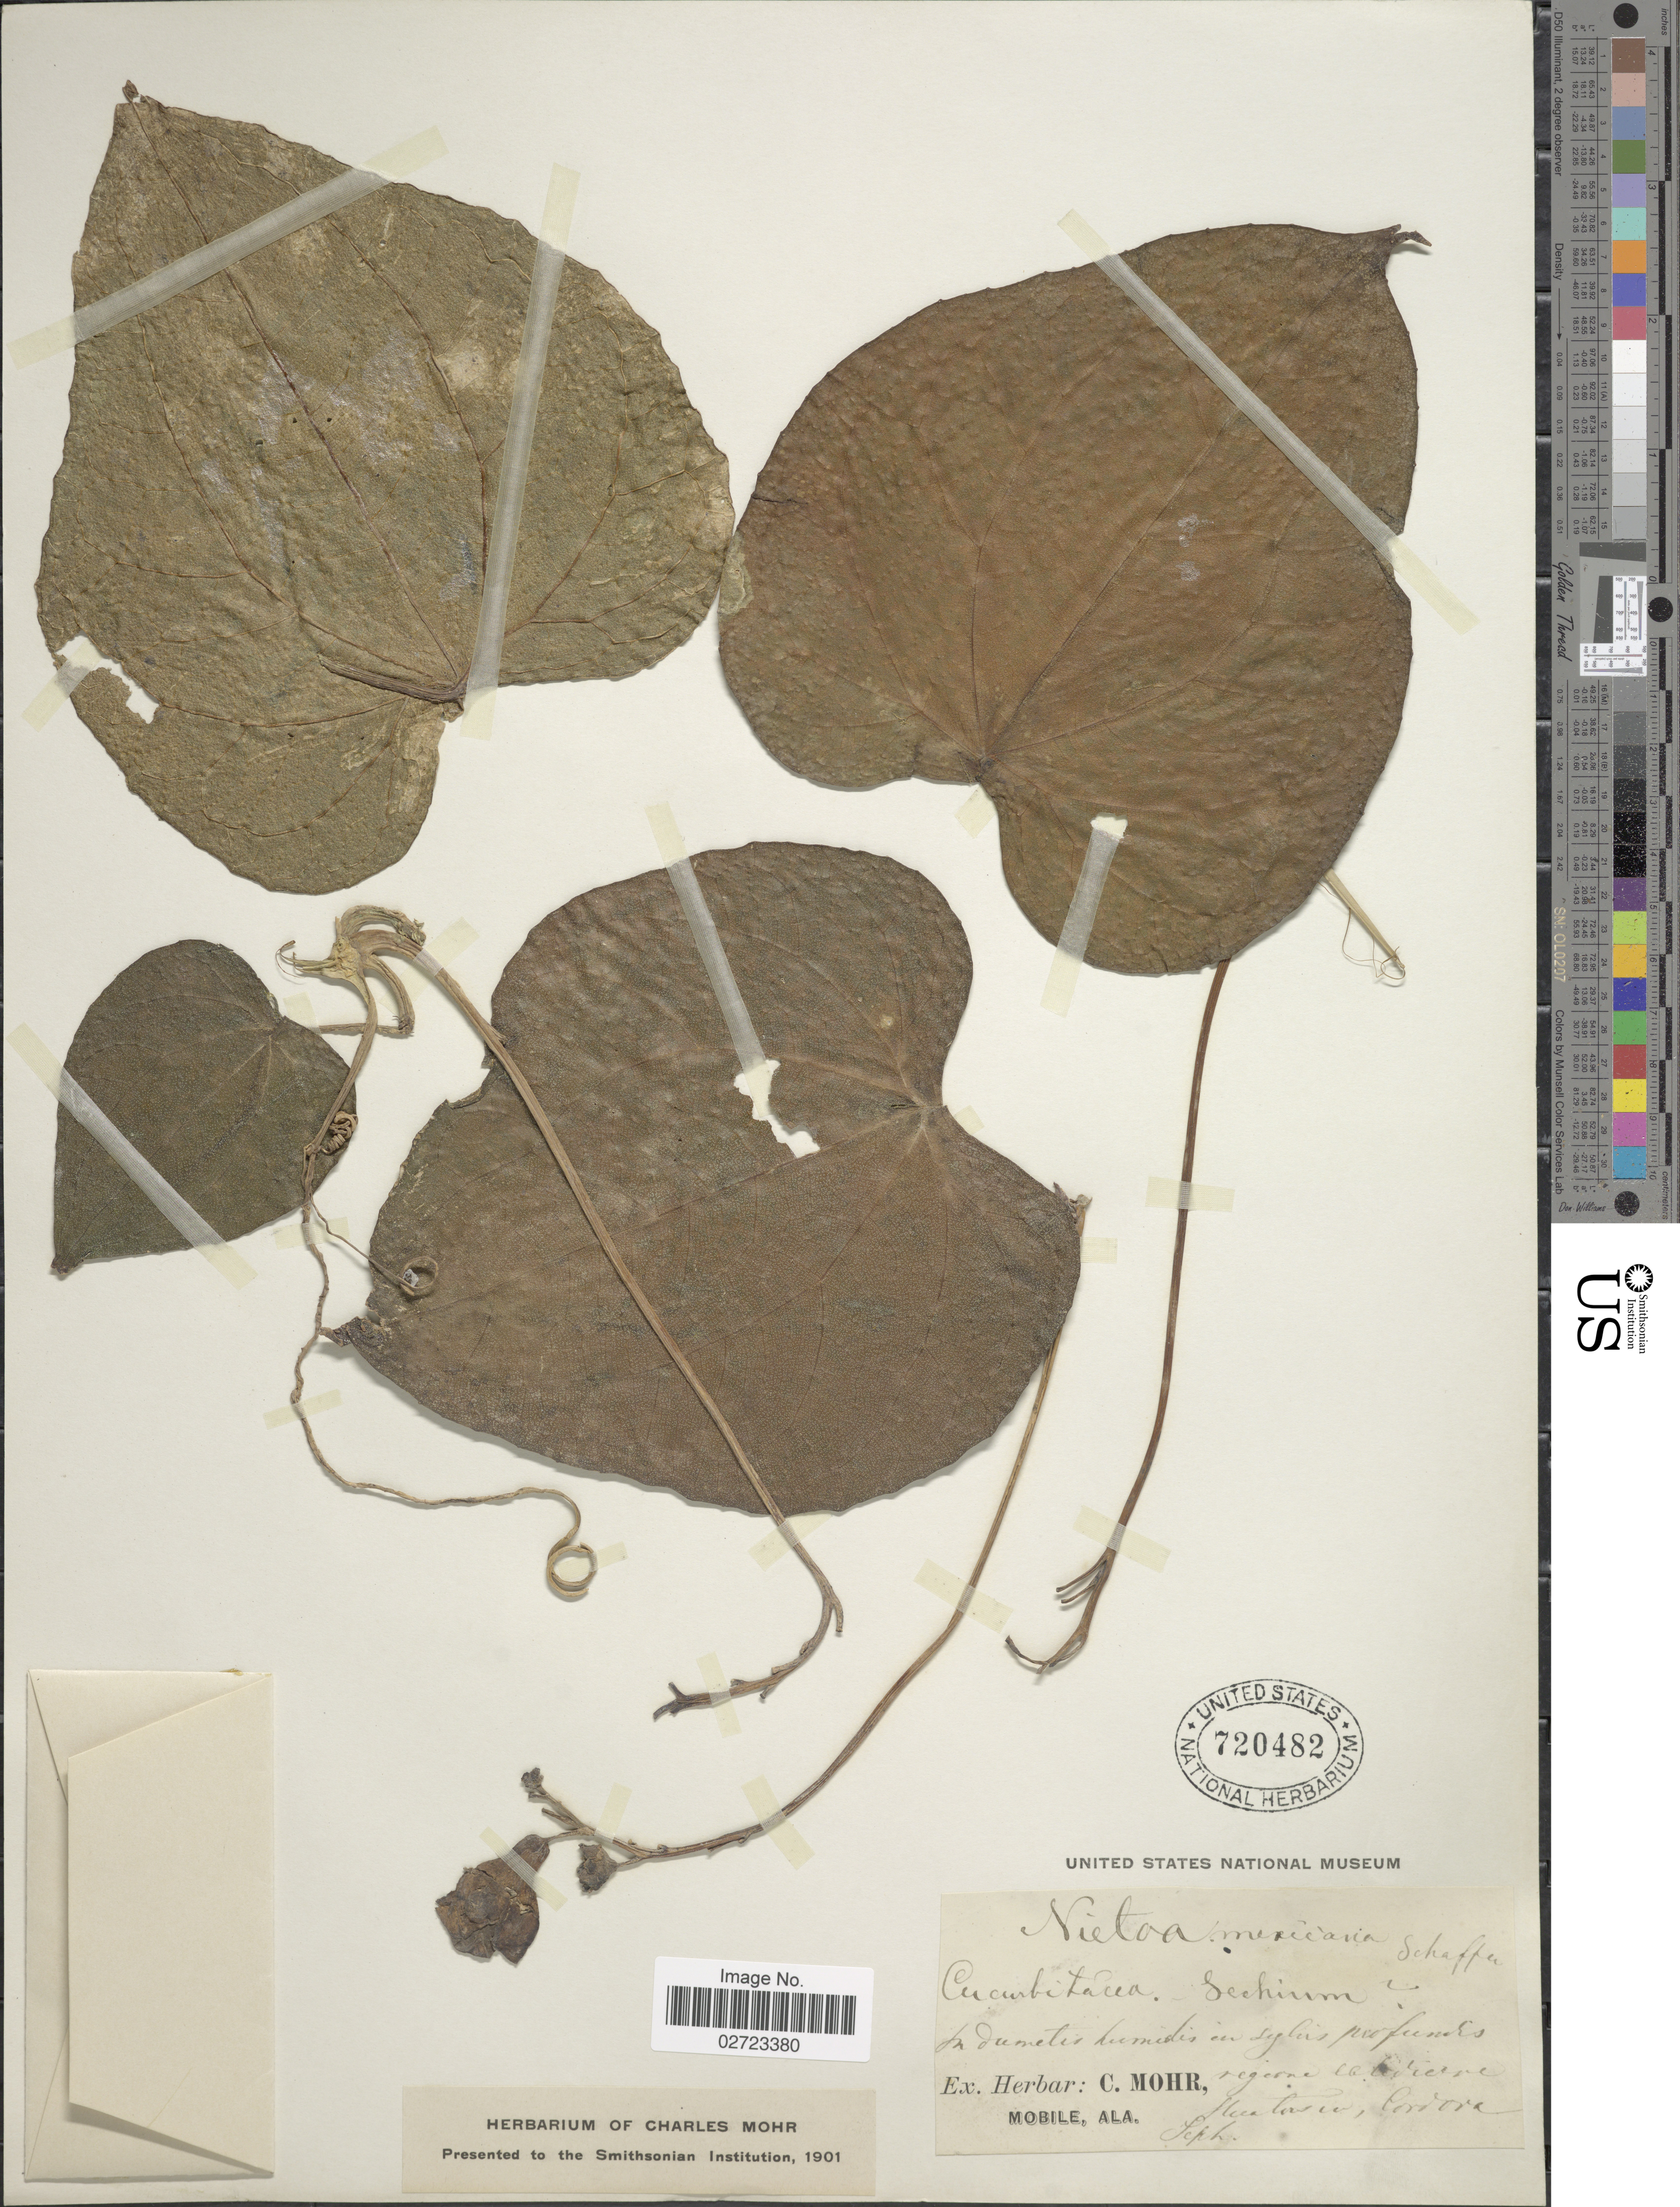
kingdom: Plantae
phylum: Tracheophyta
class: Magnoliopsida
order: Cucurbitales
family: Cucurbitaceae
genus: Hanburia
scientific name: Hanburia mexicana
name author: Seem.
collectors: ex herb. C. Mohr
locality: In dumetis humidis in sylvis produnfis regione la lisiere [illegible text], Cordova[interpreted]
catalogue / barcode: US 720482